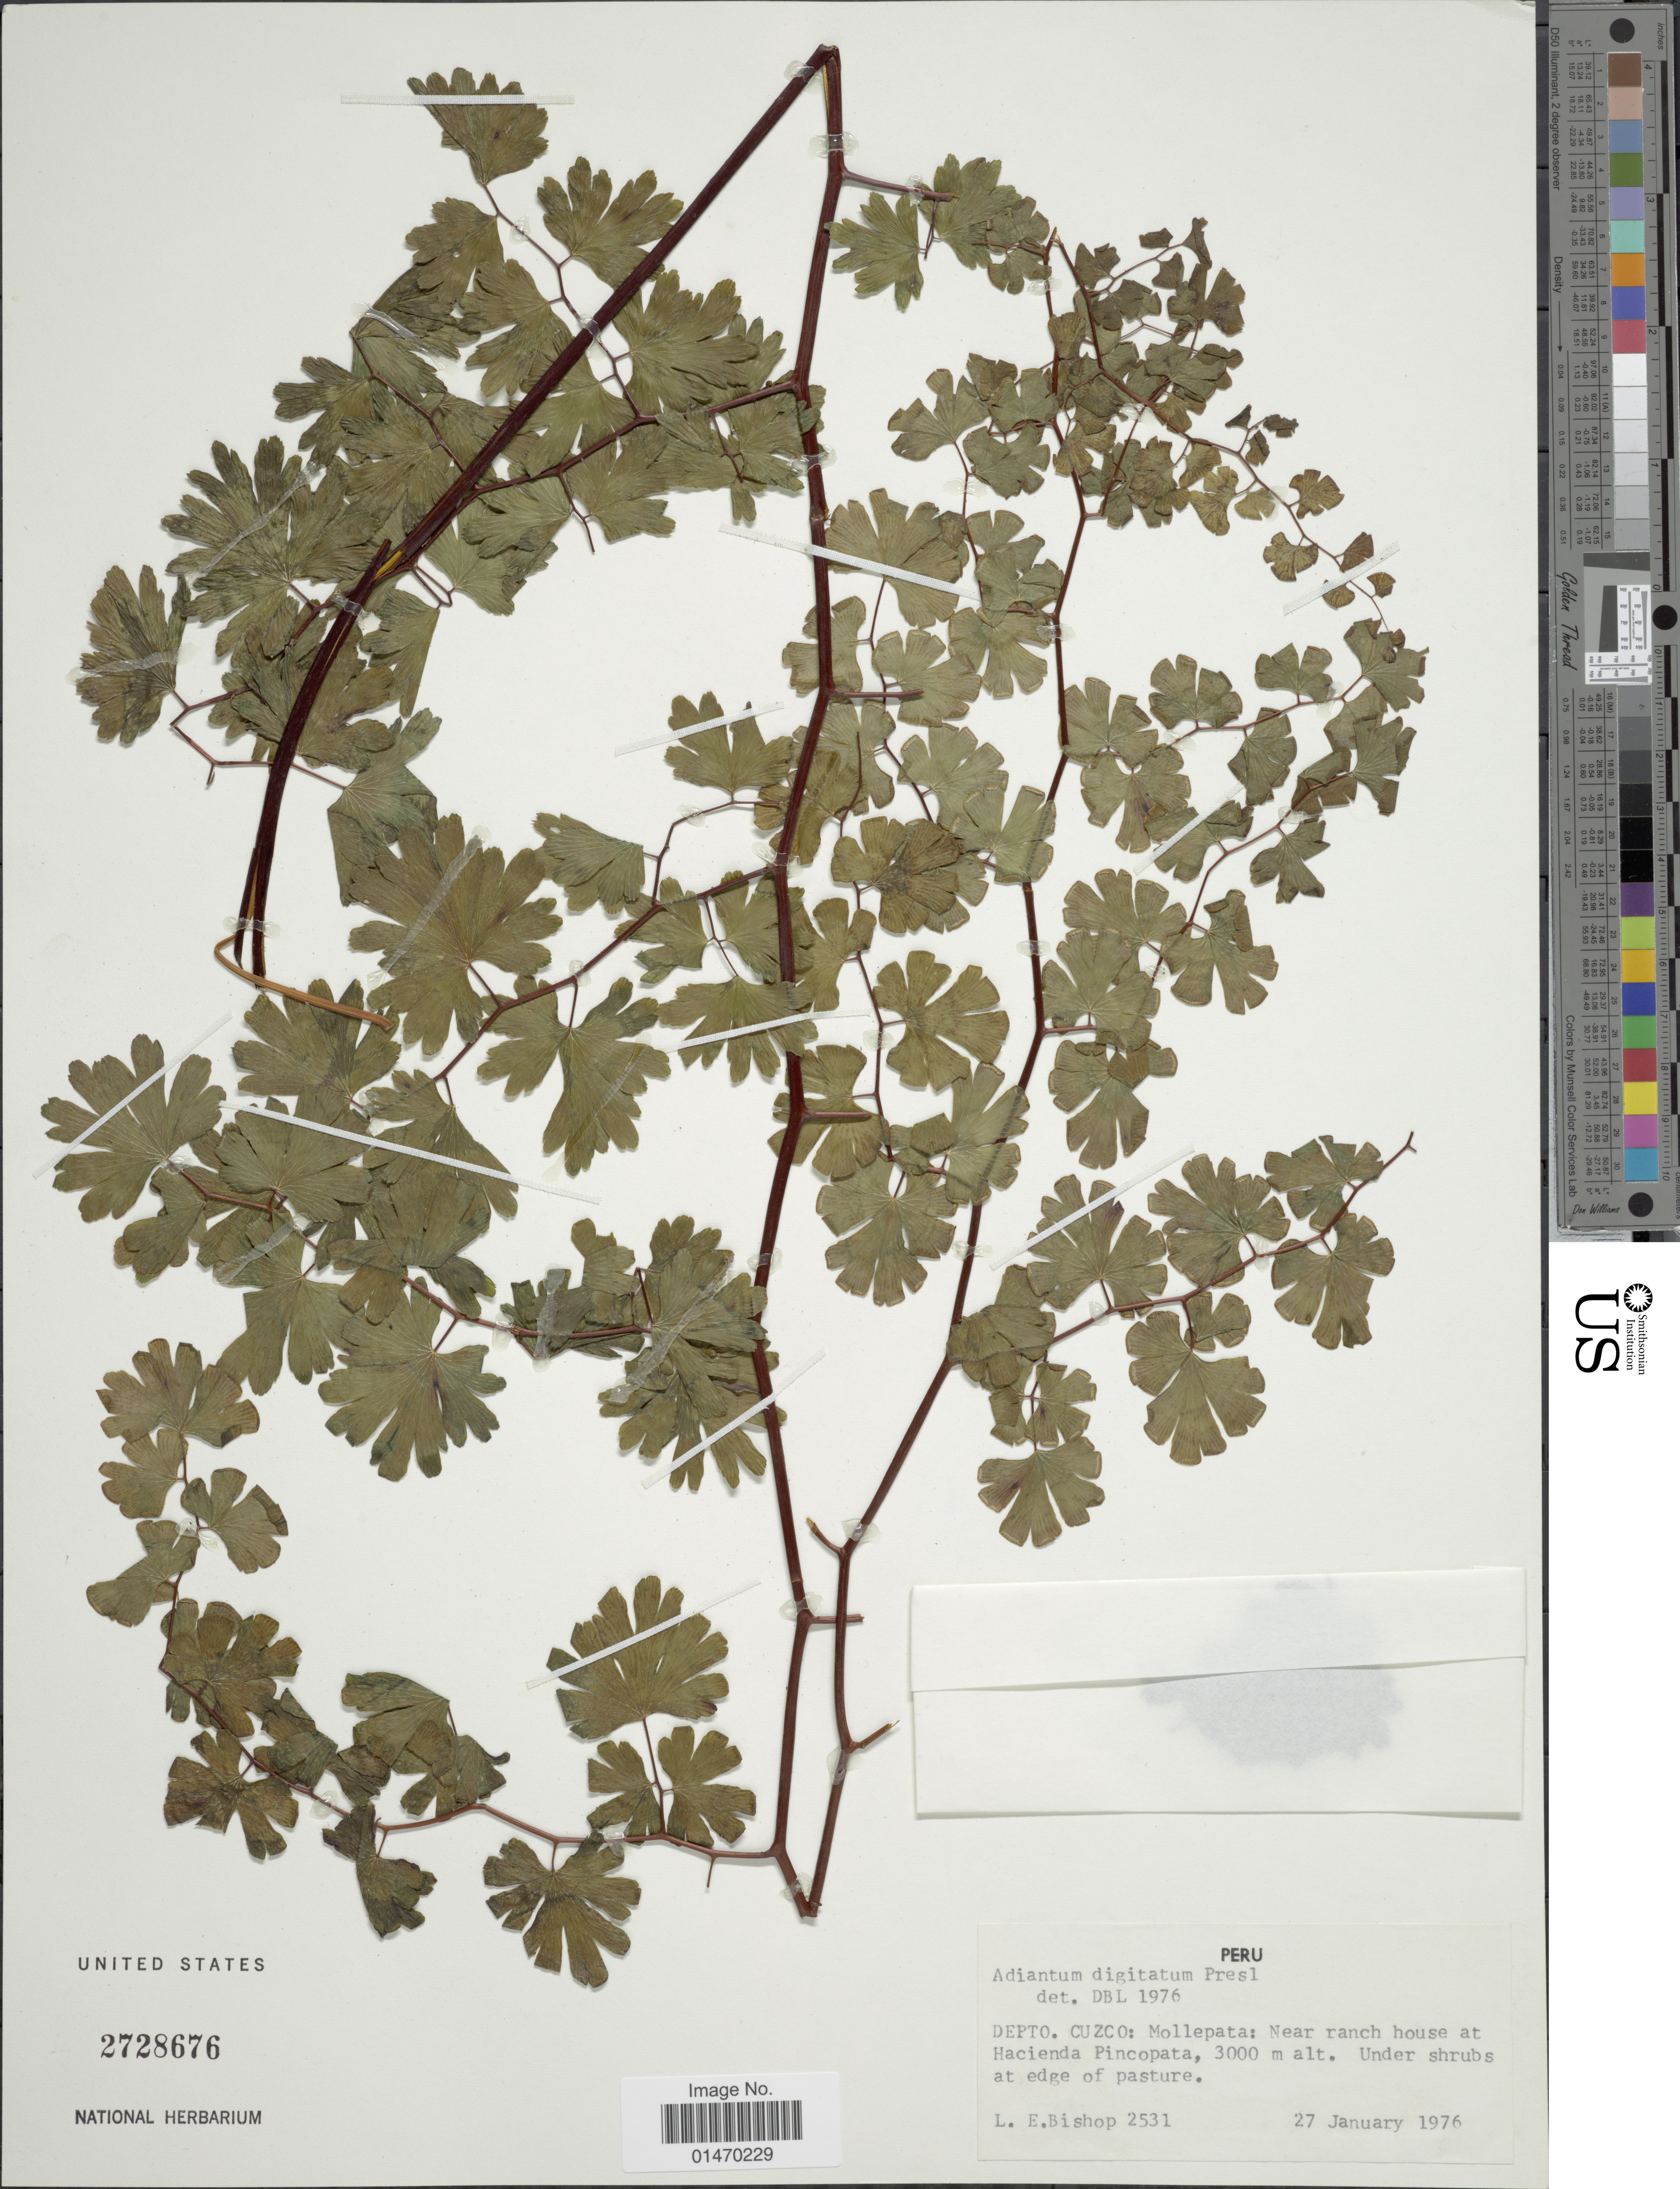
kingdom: Plantae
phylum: Tracheophyta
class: Polypodiopsida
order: Polypodiales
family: Pteridaceae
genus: Adiantum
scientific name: Adiantum digitatum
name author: Hook.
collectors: L. E. Bishop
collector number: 2531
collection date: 1976-01-27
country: Peru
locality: Depto, Cuzco: Mollepata: near ranch house at hacienda Pincopata.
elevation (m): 3000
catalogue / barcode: US 2728676